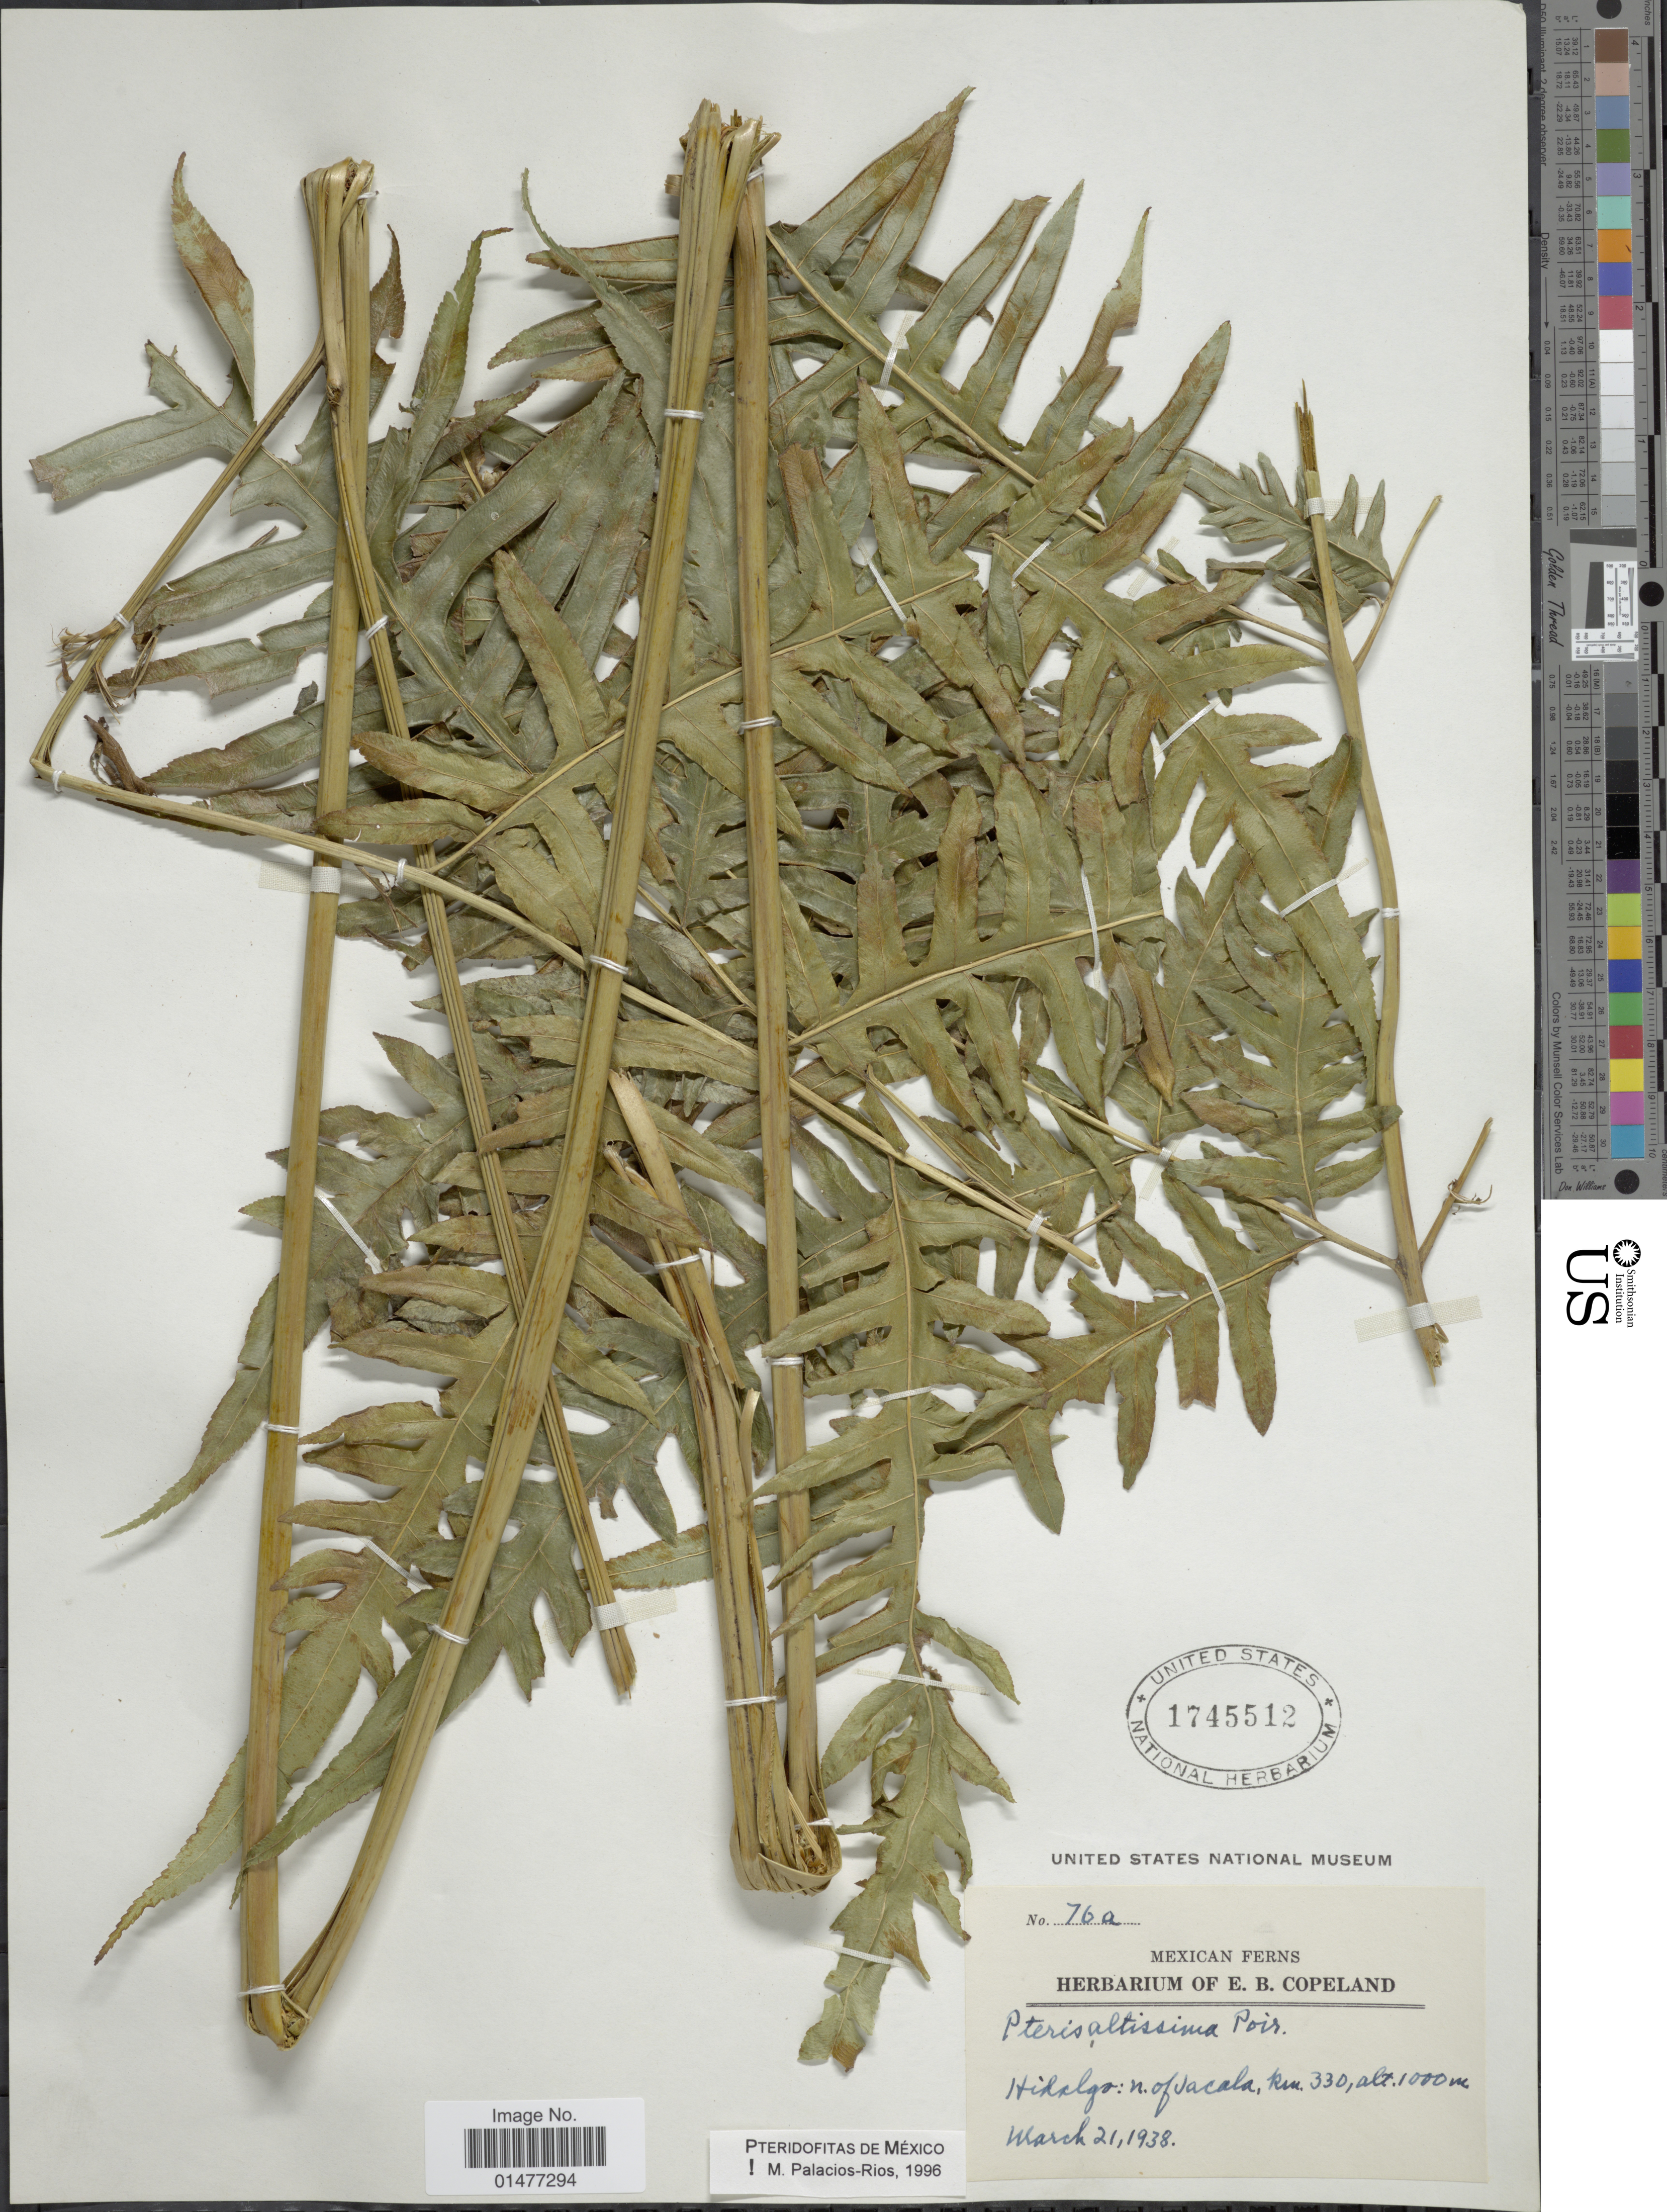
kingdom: Plantae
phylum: Tracheophyta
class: Polypodiopsida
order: Polypodiales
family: Pteridaceae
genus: Pteris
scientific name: Pteris altissima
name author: Poir.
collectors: ex herb. E. B. Copeland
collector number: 76a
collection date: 1938-03-21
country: Mexico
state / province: Hidalgo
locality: Mexican Ferns, N of Jacala, km. 330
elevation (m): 1000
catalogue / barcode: US 1745512